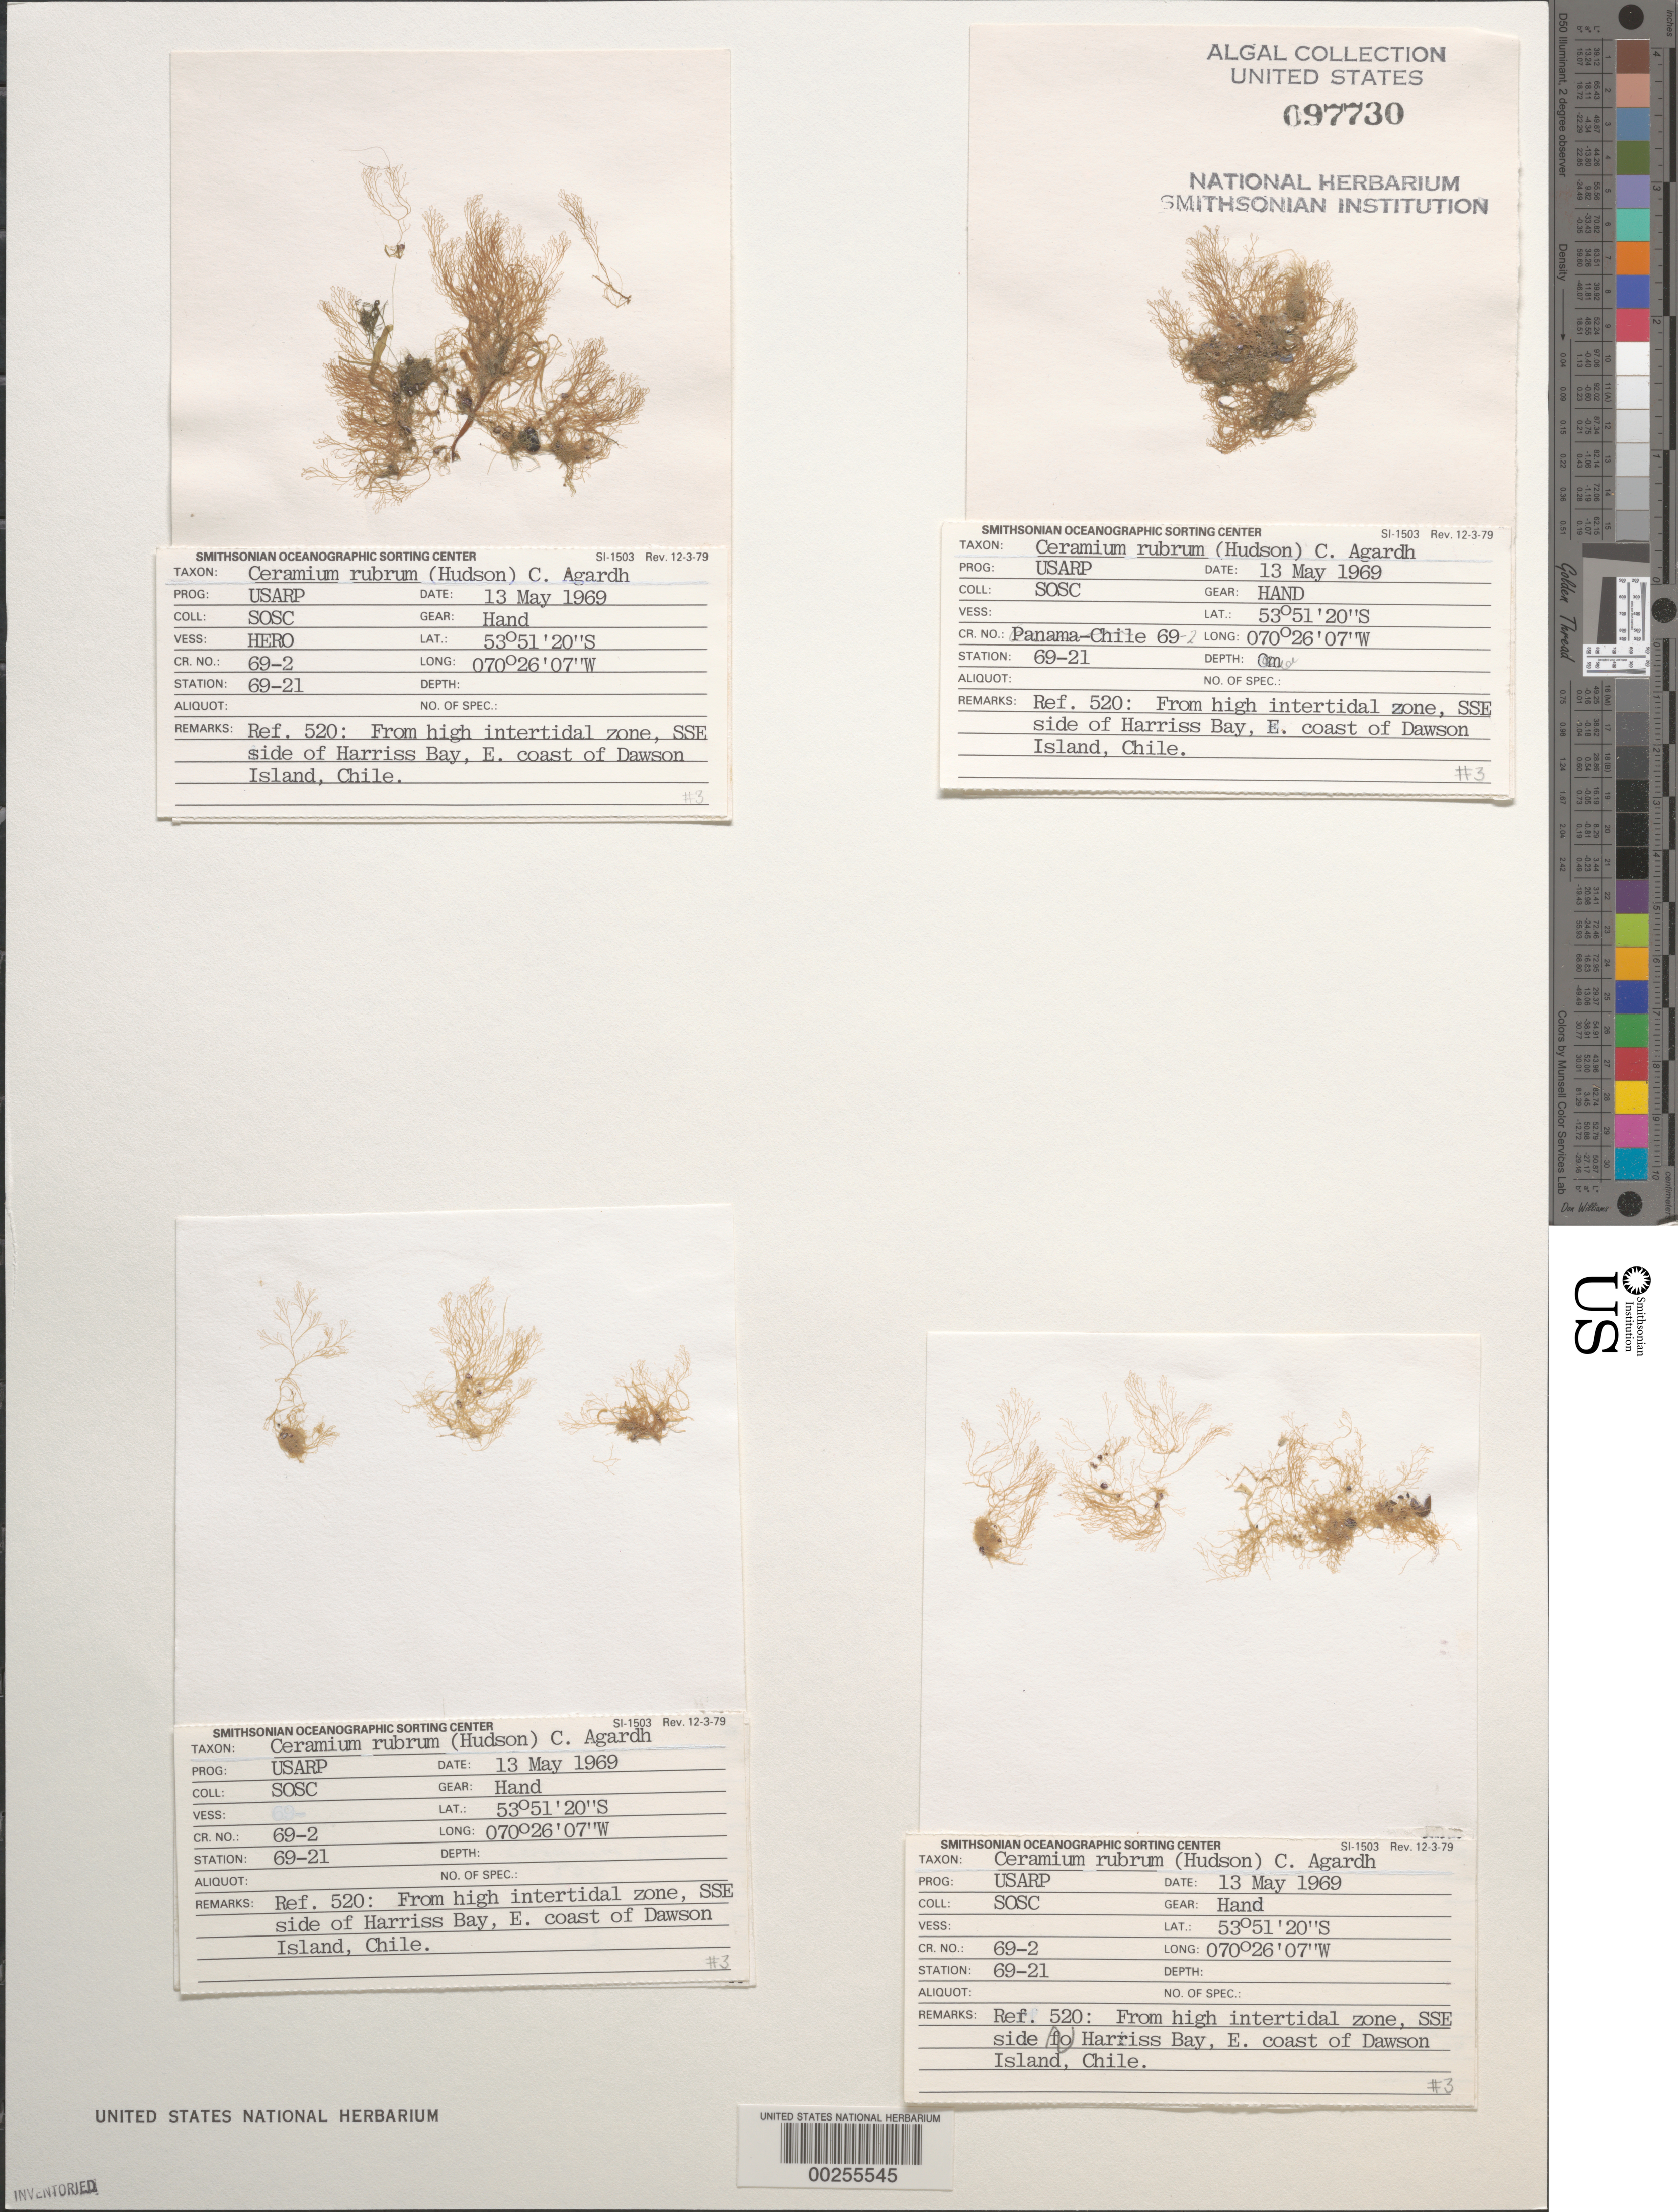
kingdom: Plantae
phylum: Rhodophyta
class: Florideophyceae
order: Ceramiales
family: Ceramiaceae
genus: Ceramium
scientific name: Ceramium rubrum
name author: C. Agardh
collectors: SOSC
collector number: Station 69-21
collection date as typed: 13 May 1969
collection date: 1969-05-13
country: Chile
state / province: Magallanes y de la Antártica Chilena (XII)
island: Dawson Island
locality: Harriss Bay, south southeast side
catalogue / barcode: US 97730